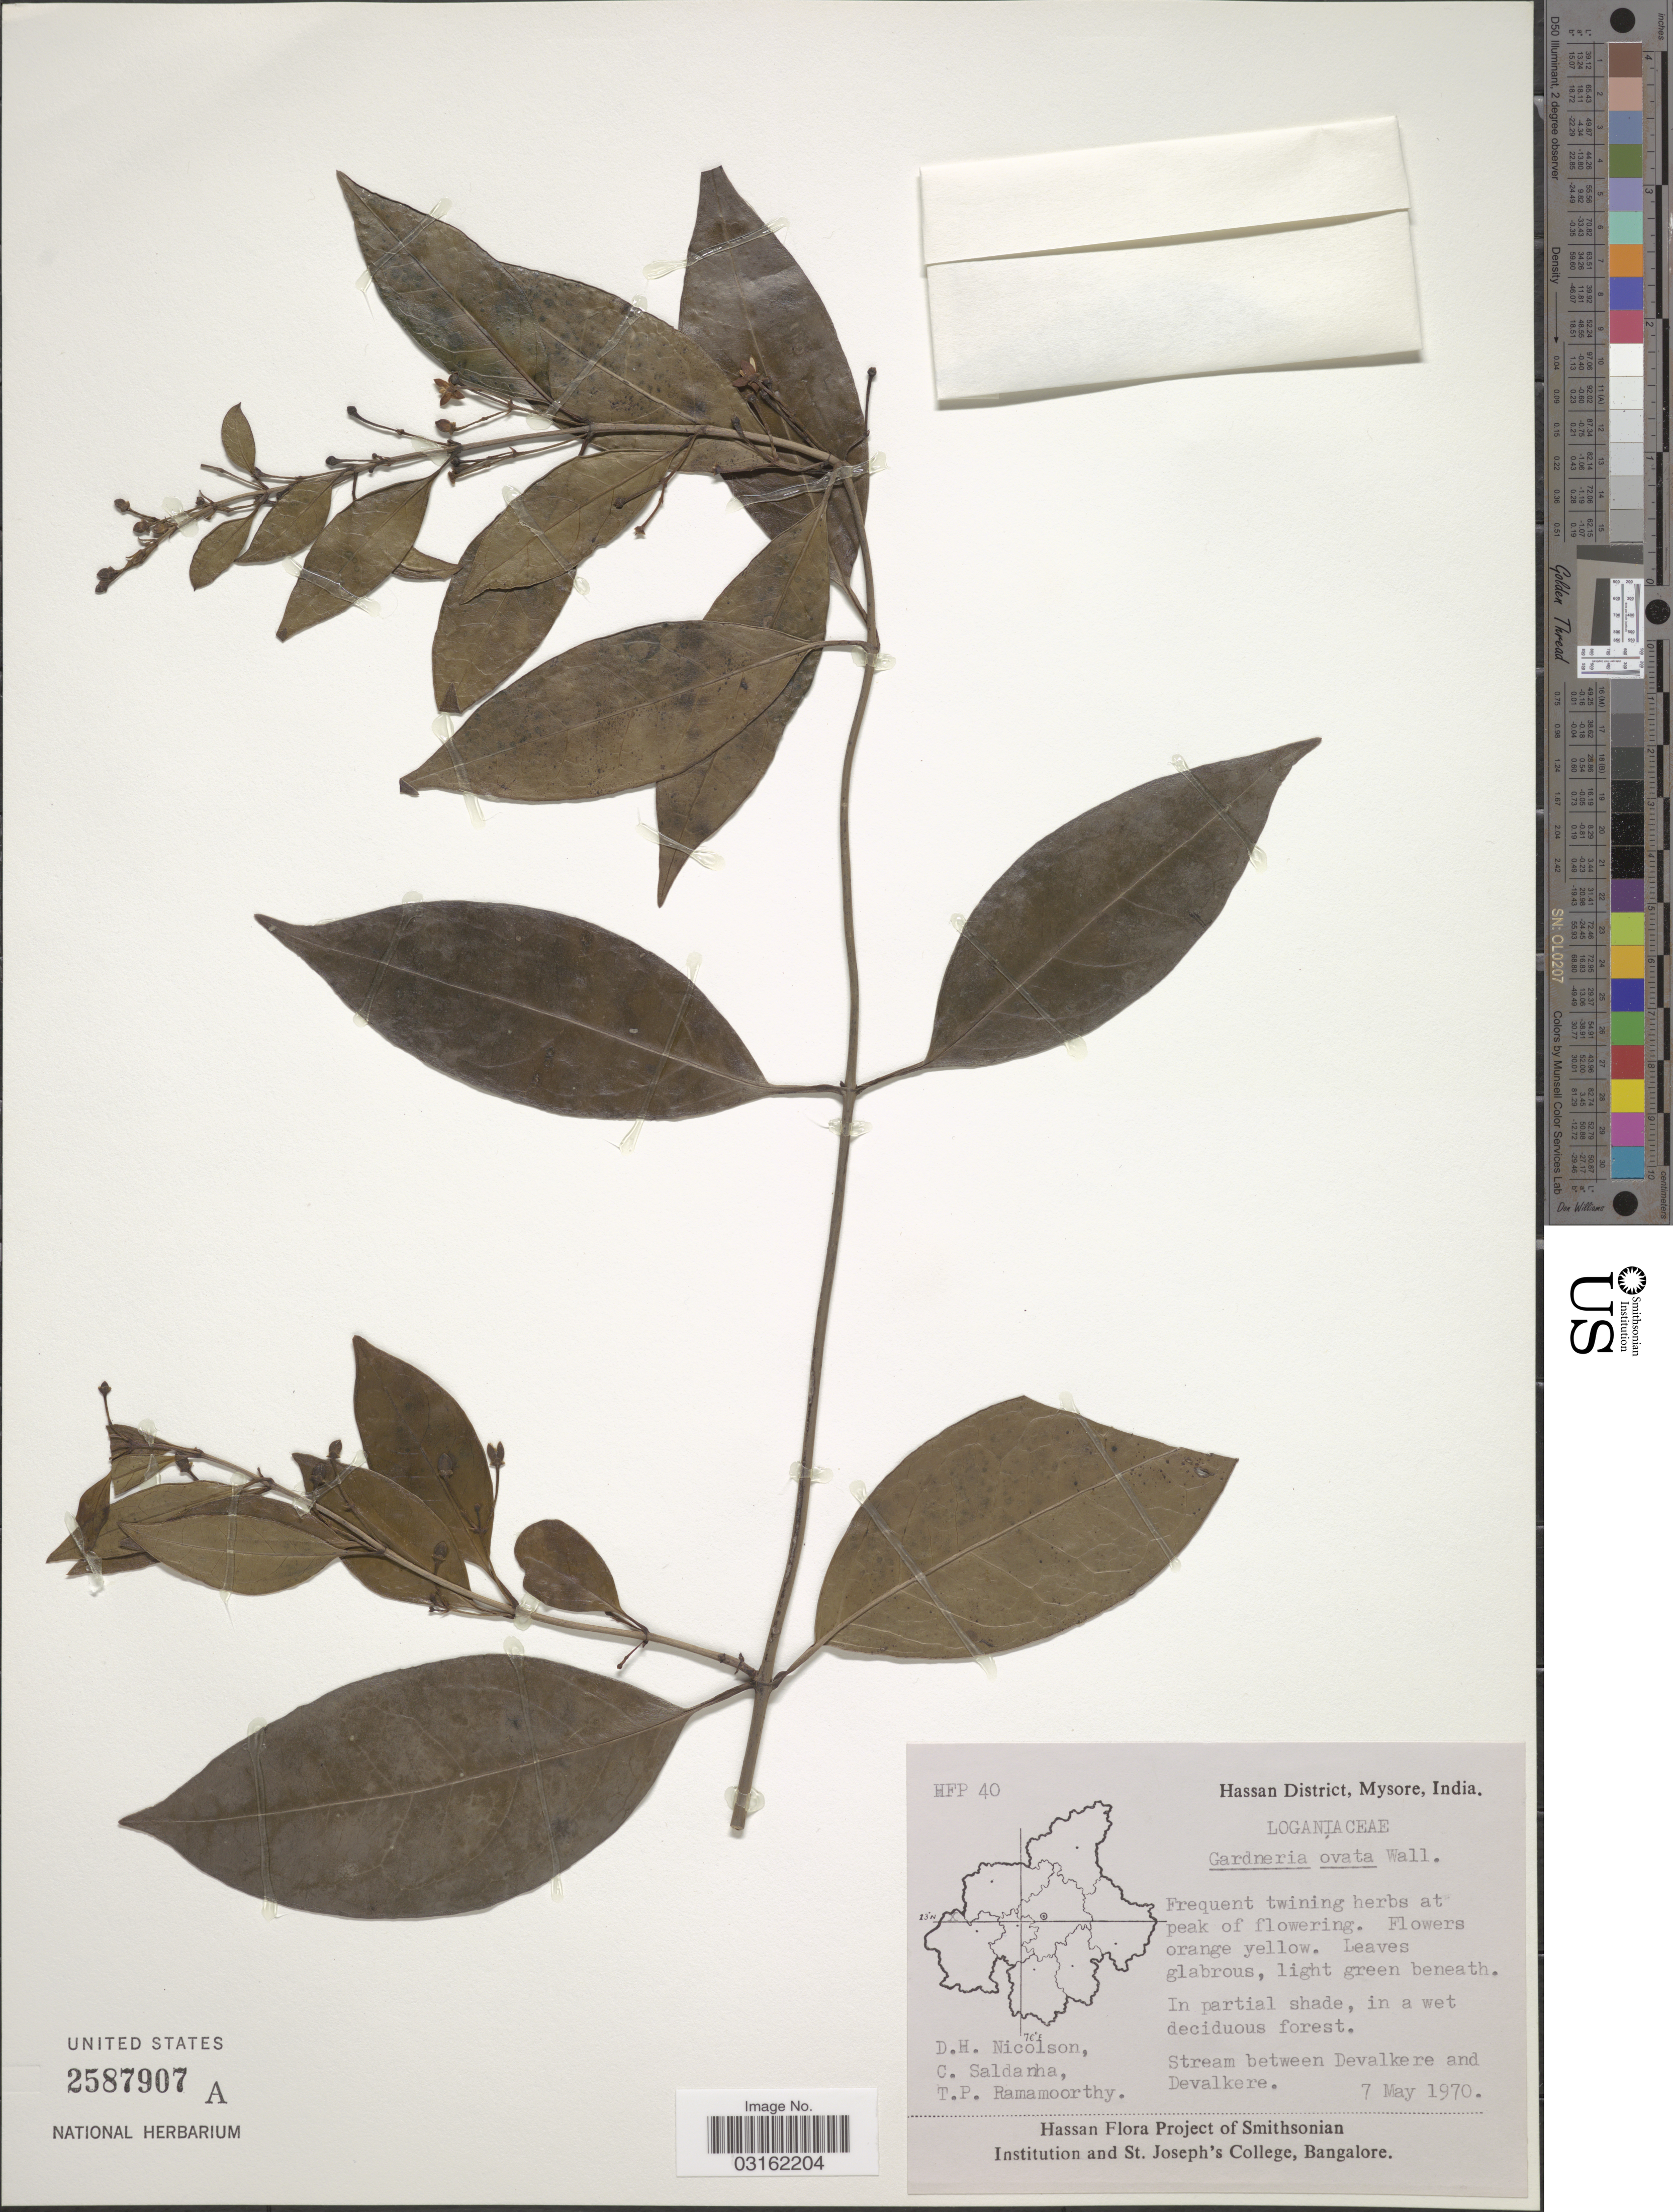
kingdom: Plantae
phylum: Tracheophyta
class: Magnoliopsida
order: Gentianales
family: Loganiaceae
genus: Gardneria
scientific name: Gardneria ovata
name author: Wall.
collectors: D. H. Nicolson, C. Saldanha & T. P. Ramamoorthy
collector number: HFP40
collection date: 1970-05-07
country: India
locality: Hassan District, Mysore, Stream between Devalkere and Devalkere.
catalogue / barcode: US 2587907A